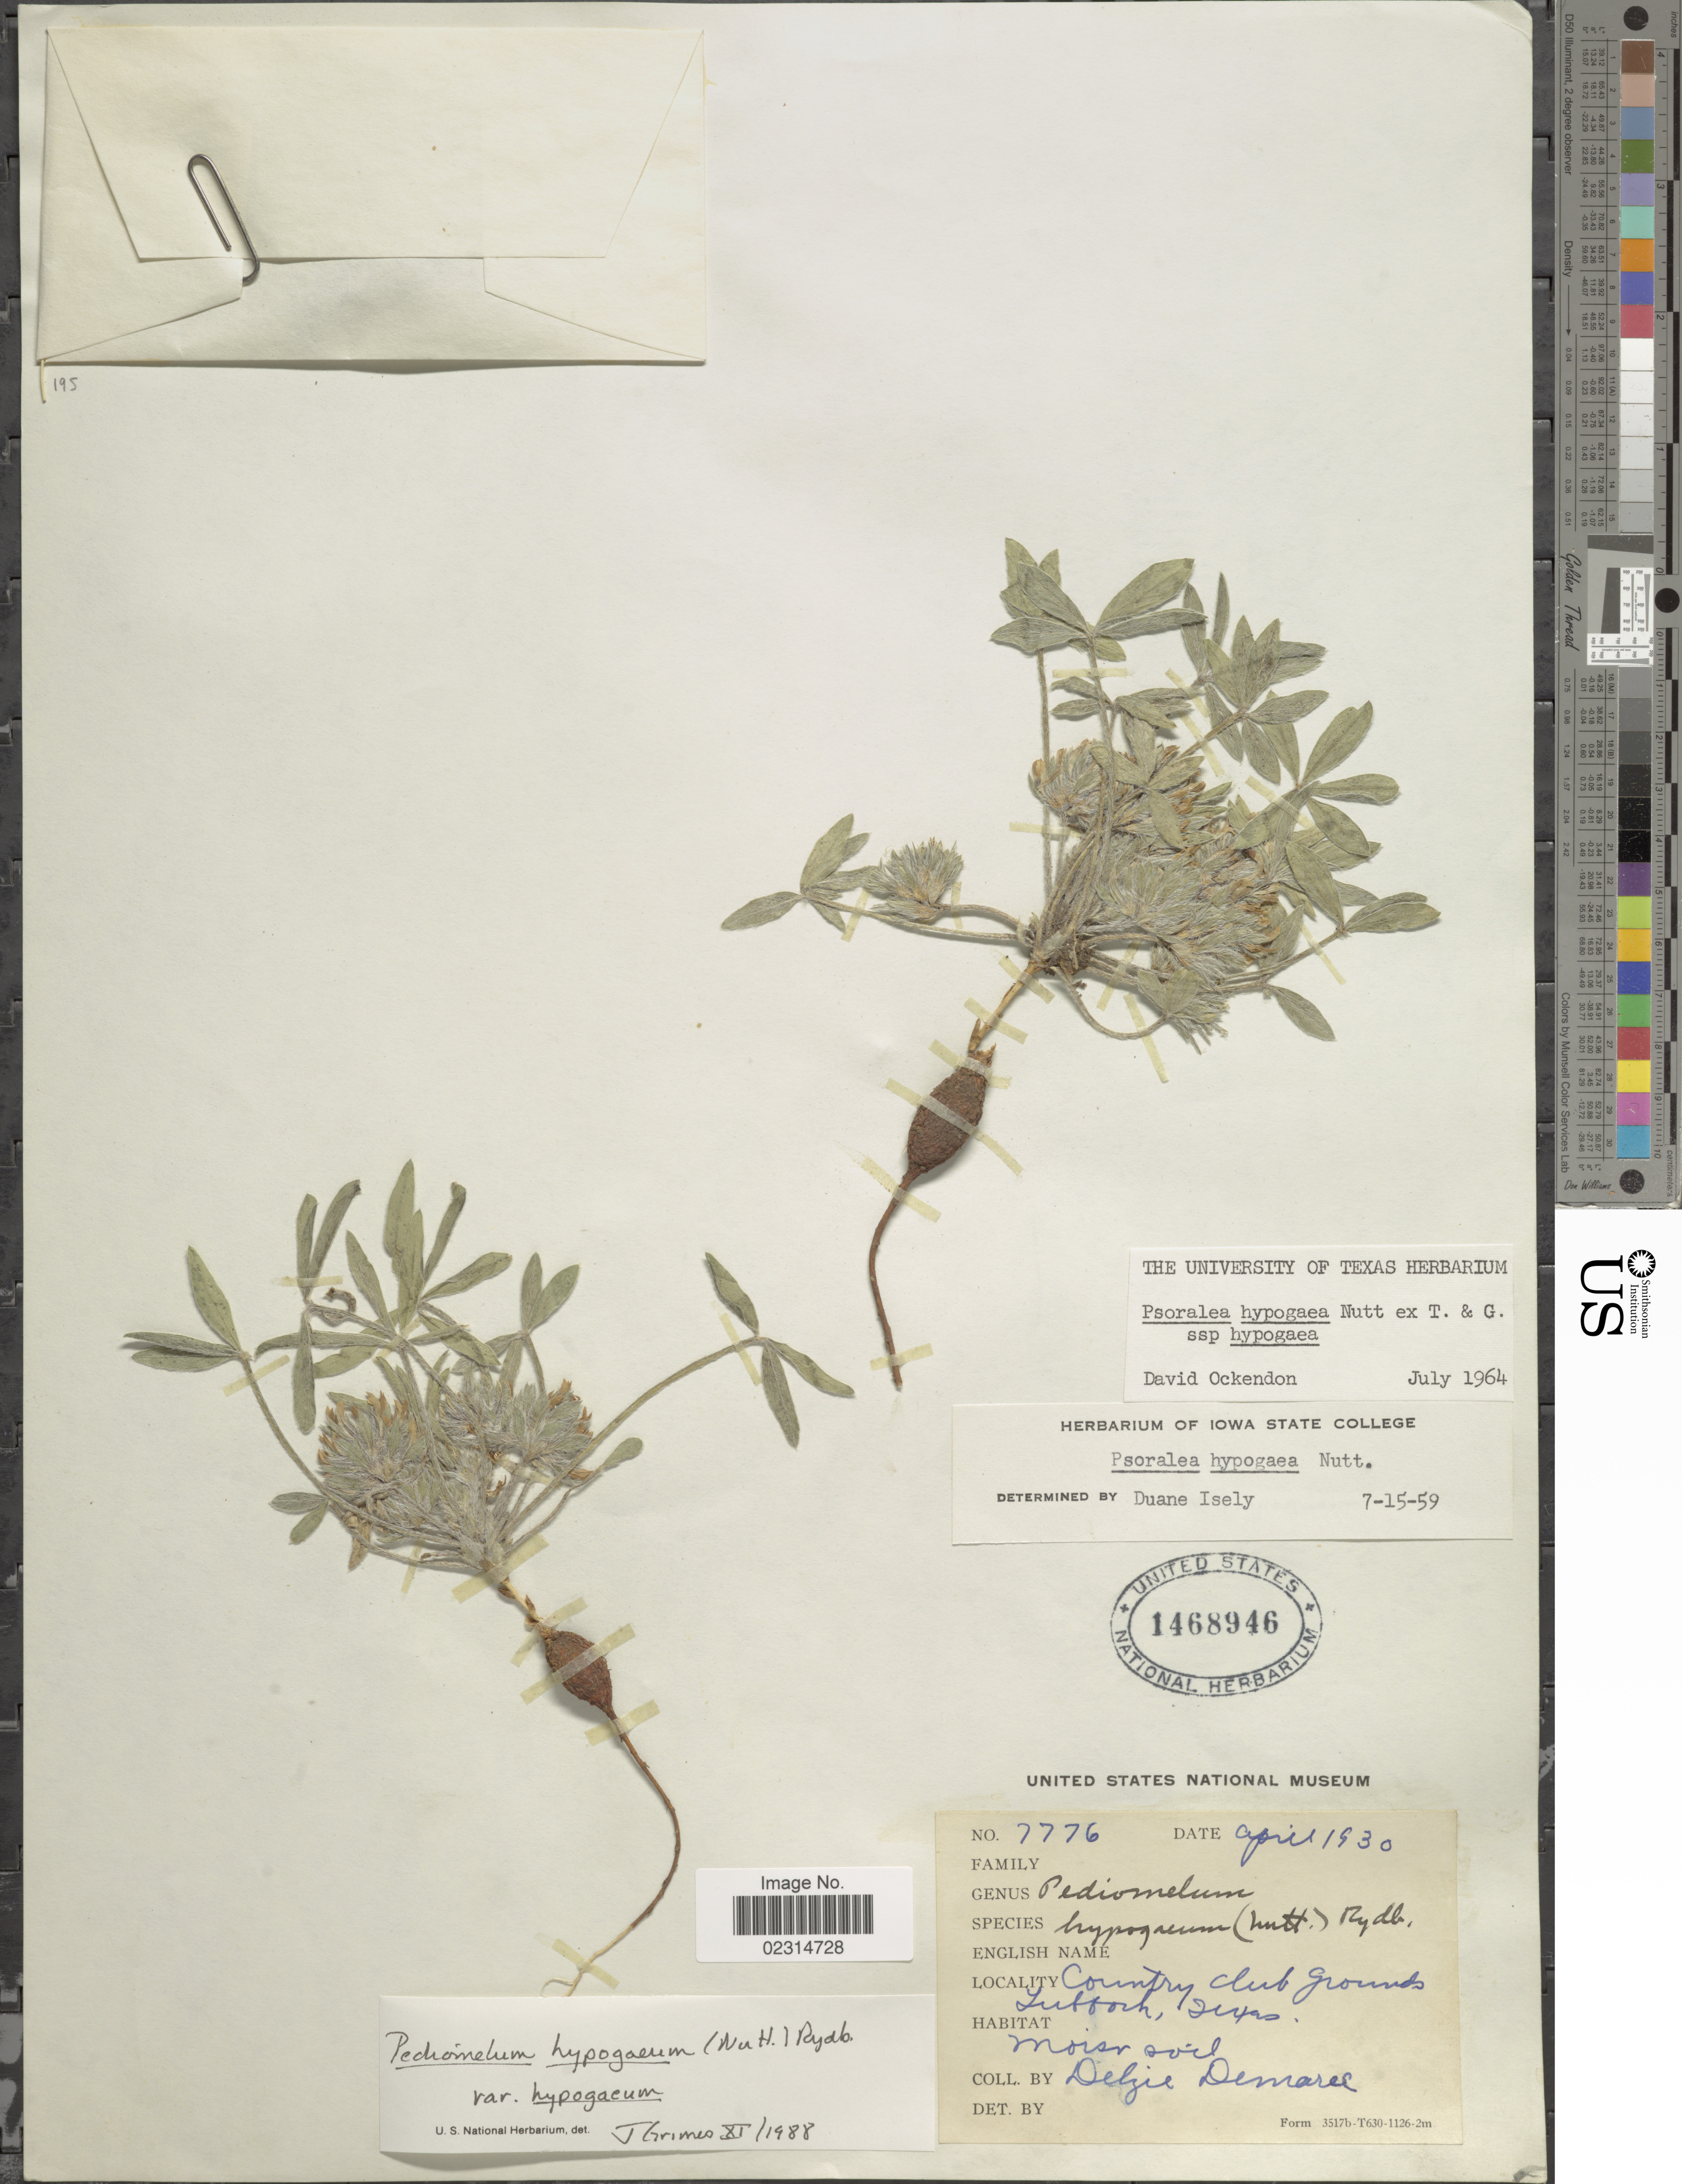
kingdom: Plantae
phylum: Tracheophyta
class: Magnoliopsida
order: Fabales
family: Fabaceae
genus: Pediomelum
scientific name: Pediomelum hypogaeum var. hypogaeum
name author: (Nutt.) Rydb.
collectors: D. Demaree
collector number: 7776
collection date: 1930-04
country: United States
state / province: Texas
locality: Country Club grounds Lubbock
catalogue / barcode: US 1468946